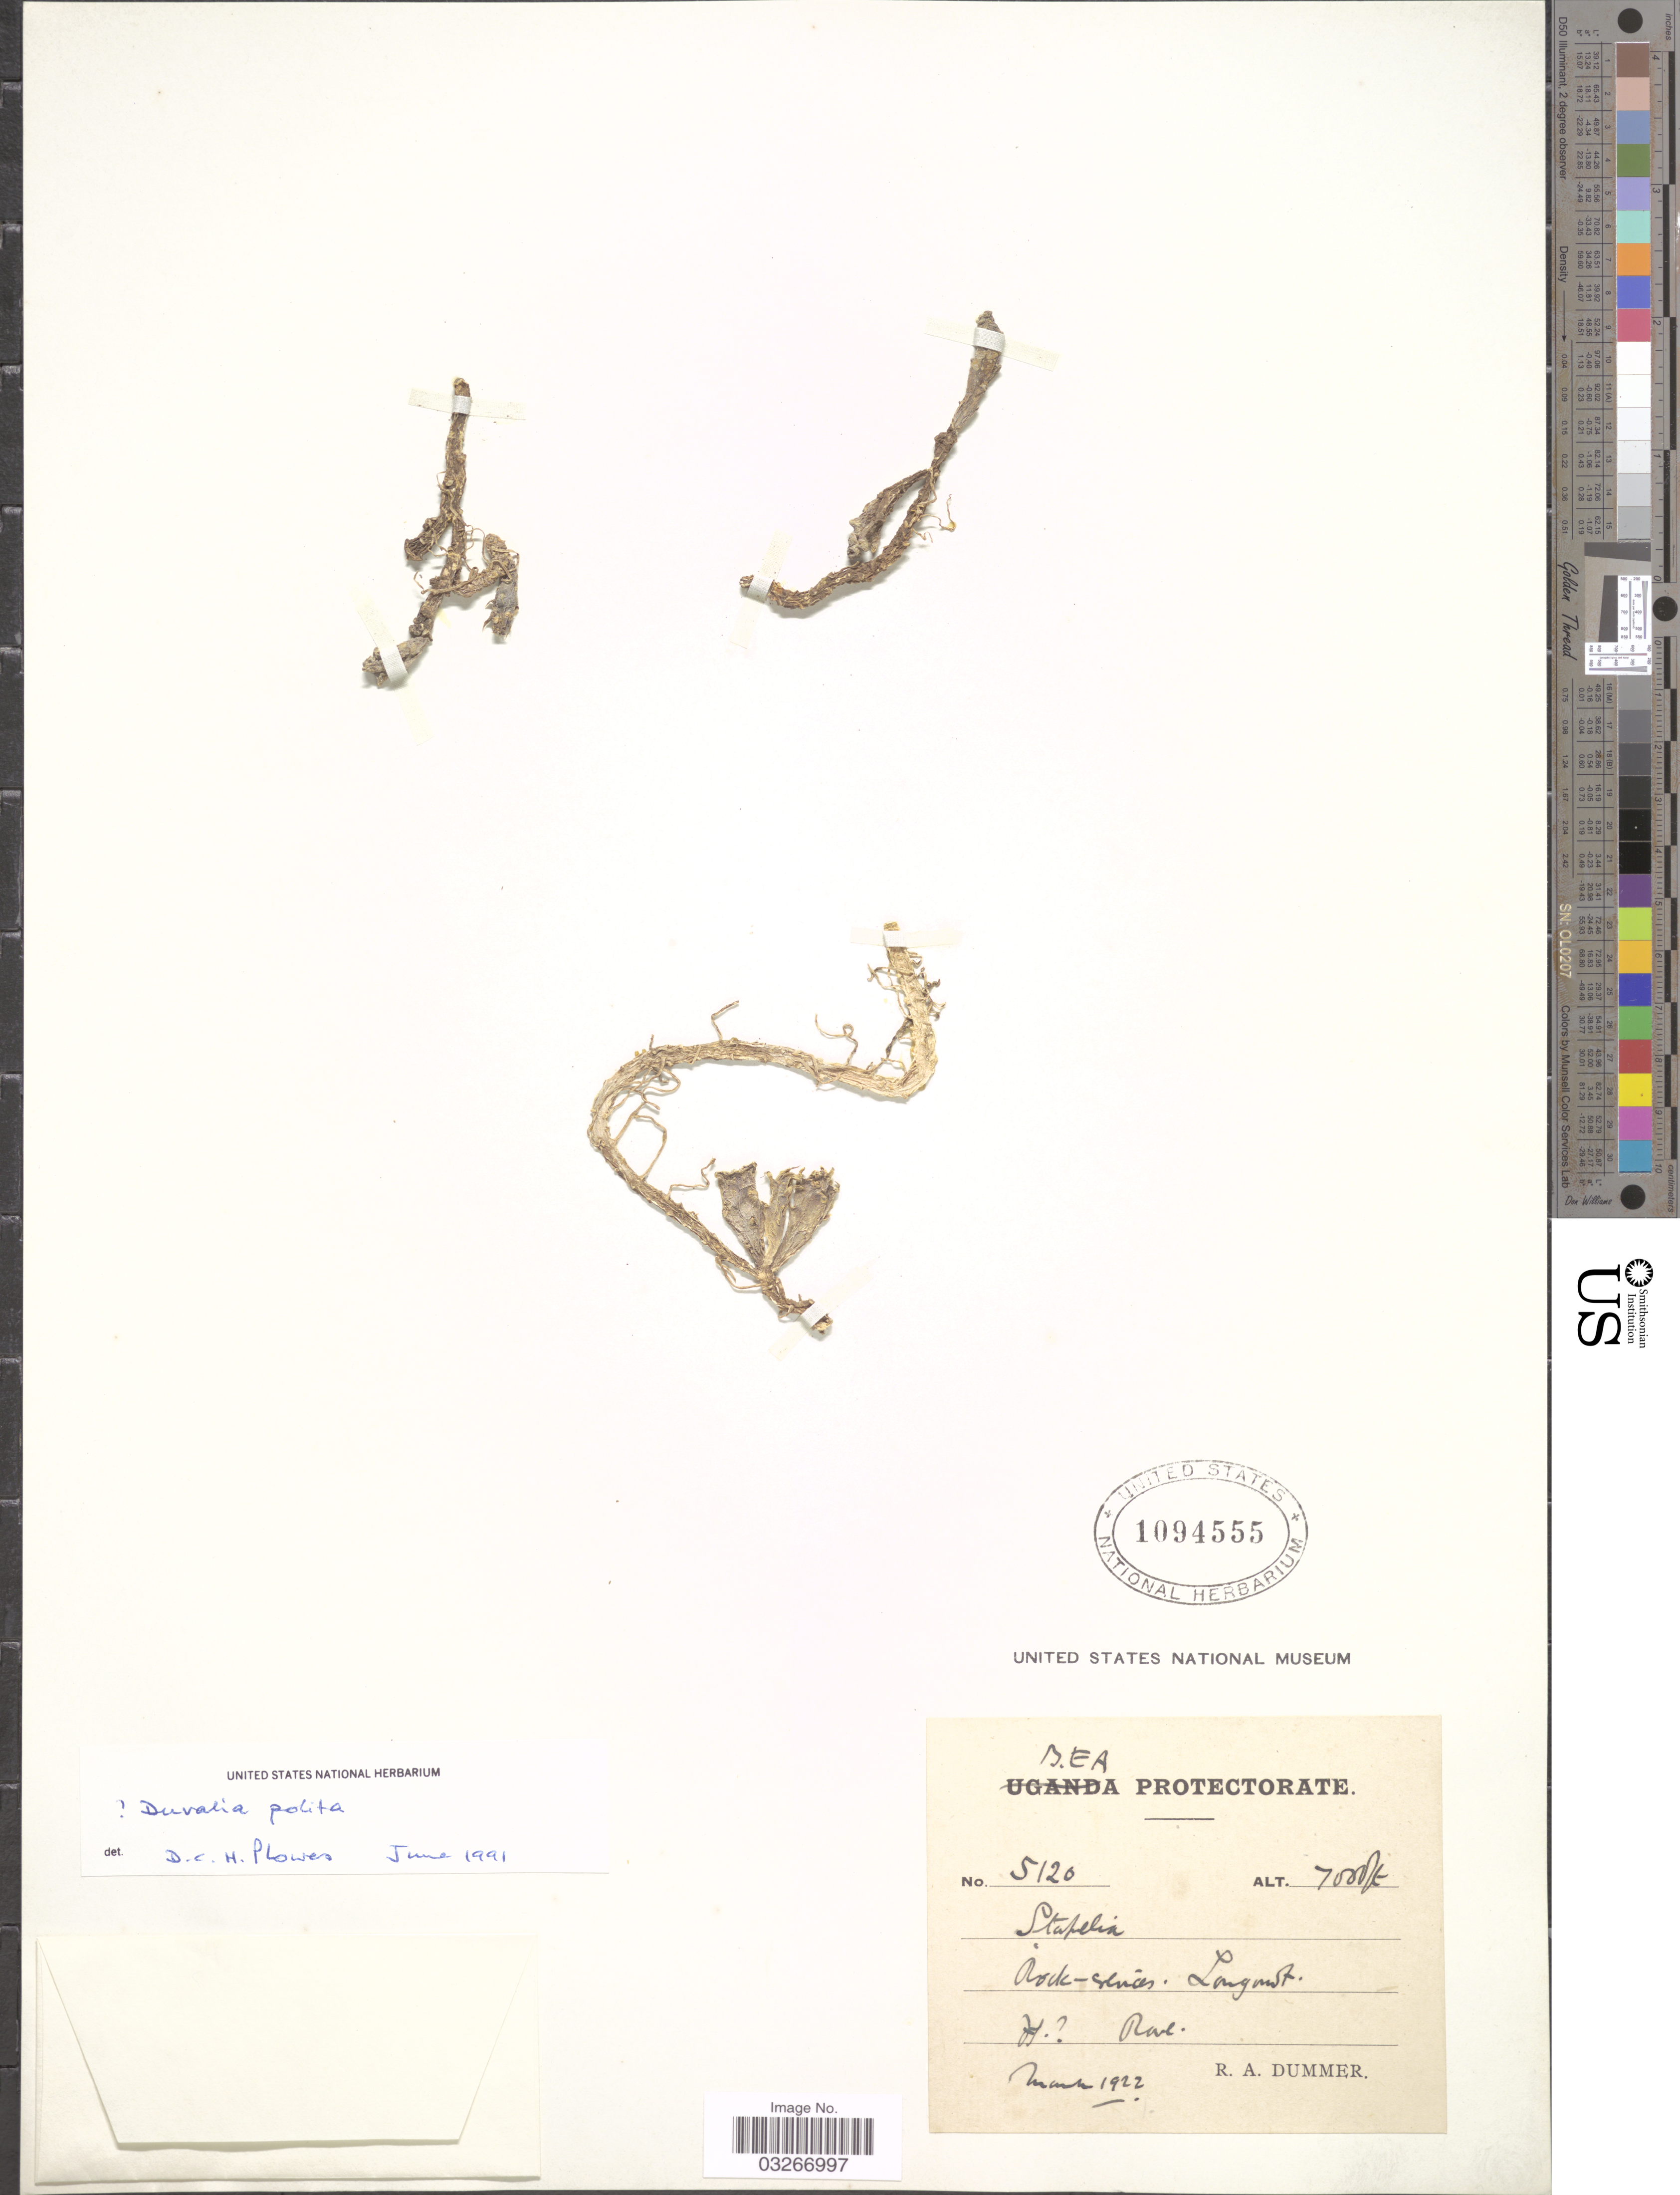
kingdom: Plantae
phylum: Tracheophyta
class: Magnoliopsida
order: Gentianales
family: Apocynaceae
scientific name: Duvalia polita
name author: N.E. Br.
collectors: R. Dümmer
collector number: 5120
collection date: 1922-03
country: Kenya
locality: B.E.A. Longonot.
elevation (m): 2134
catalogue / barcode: US 1094555